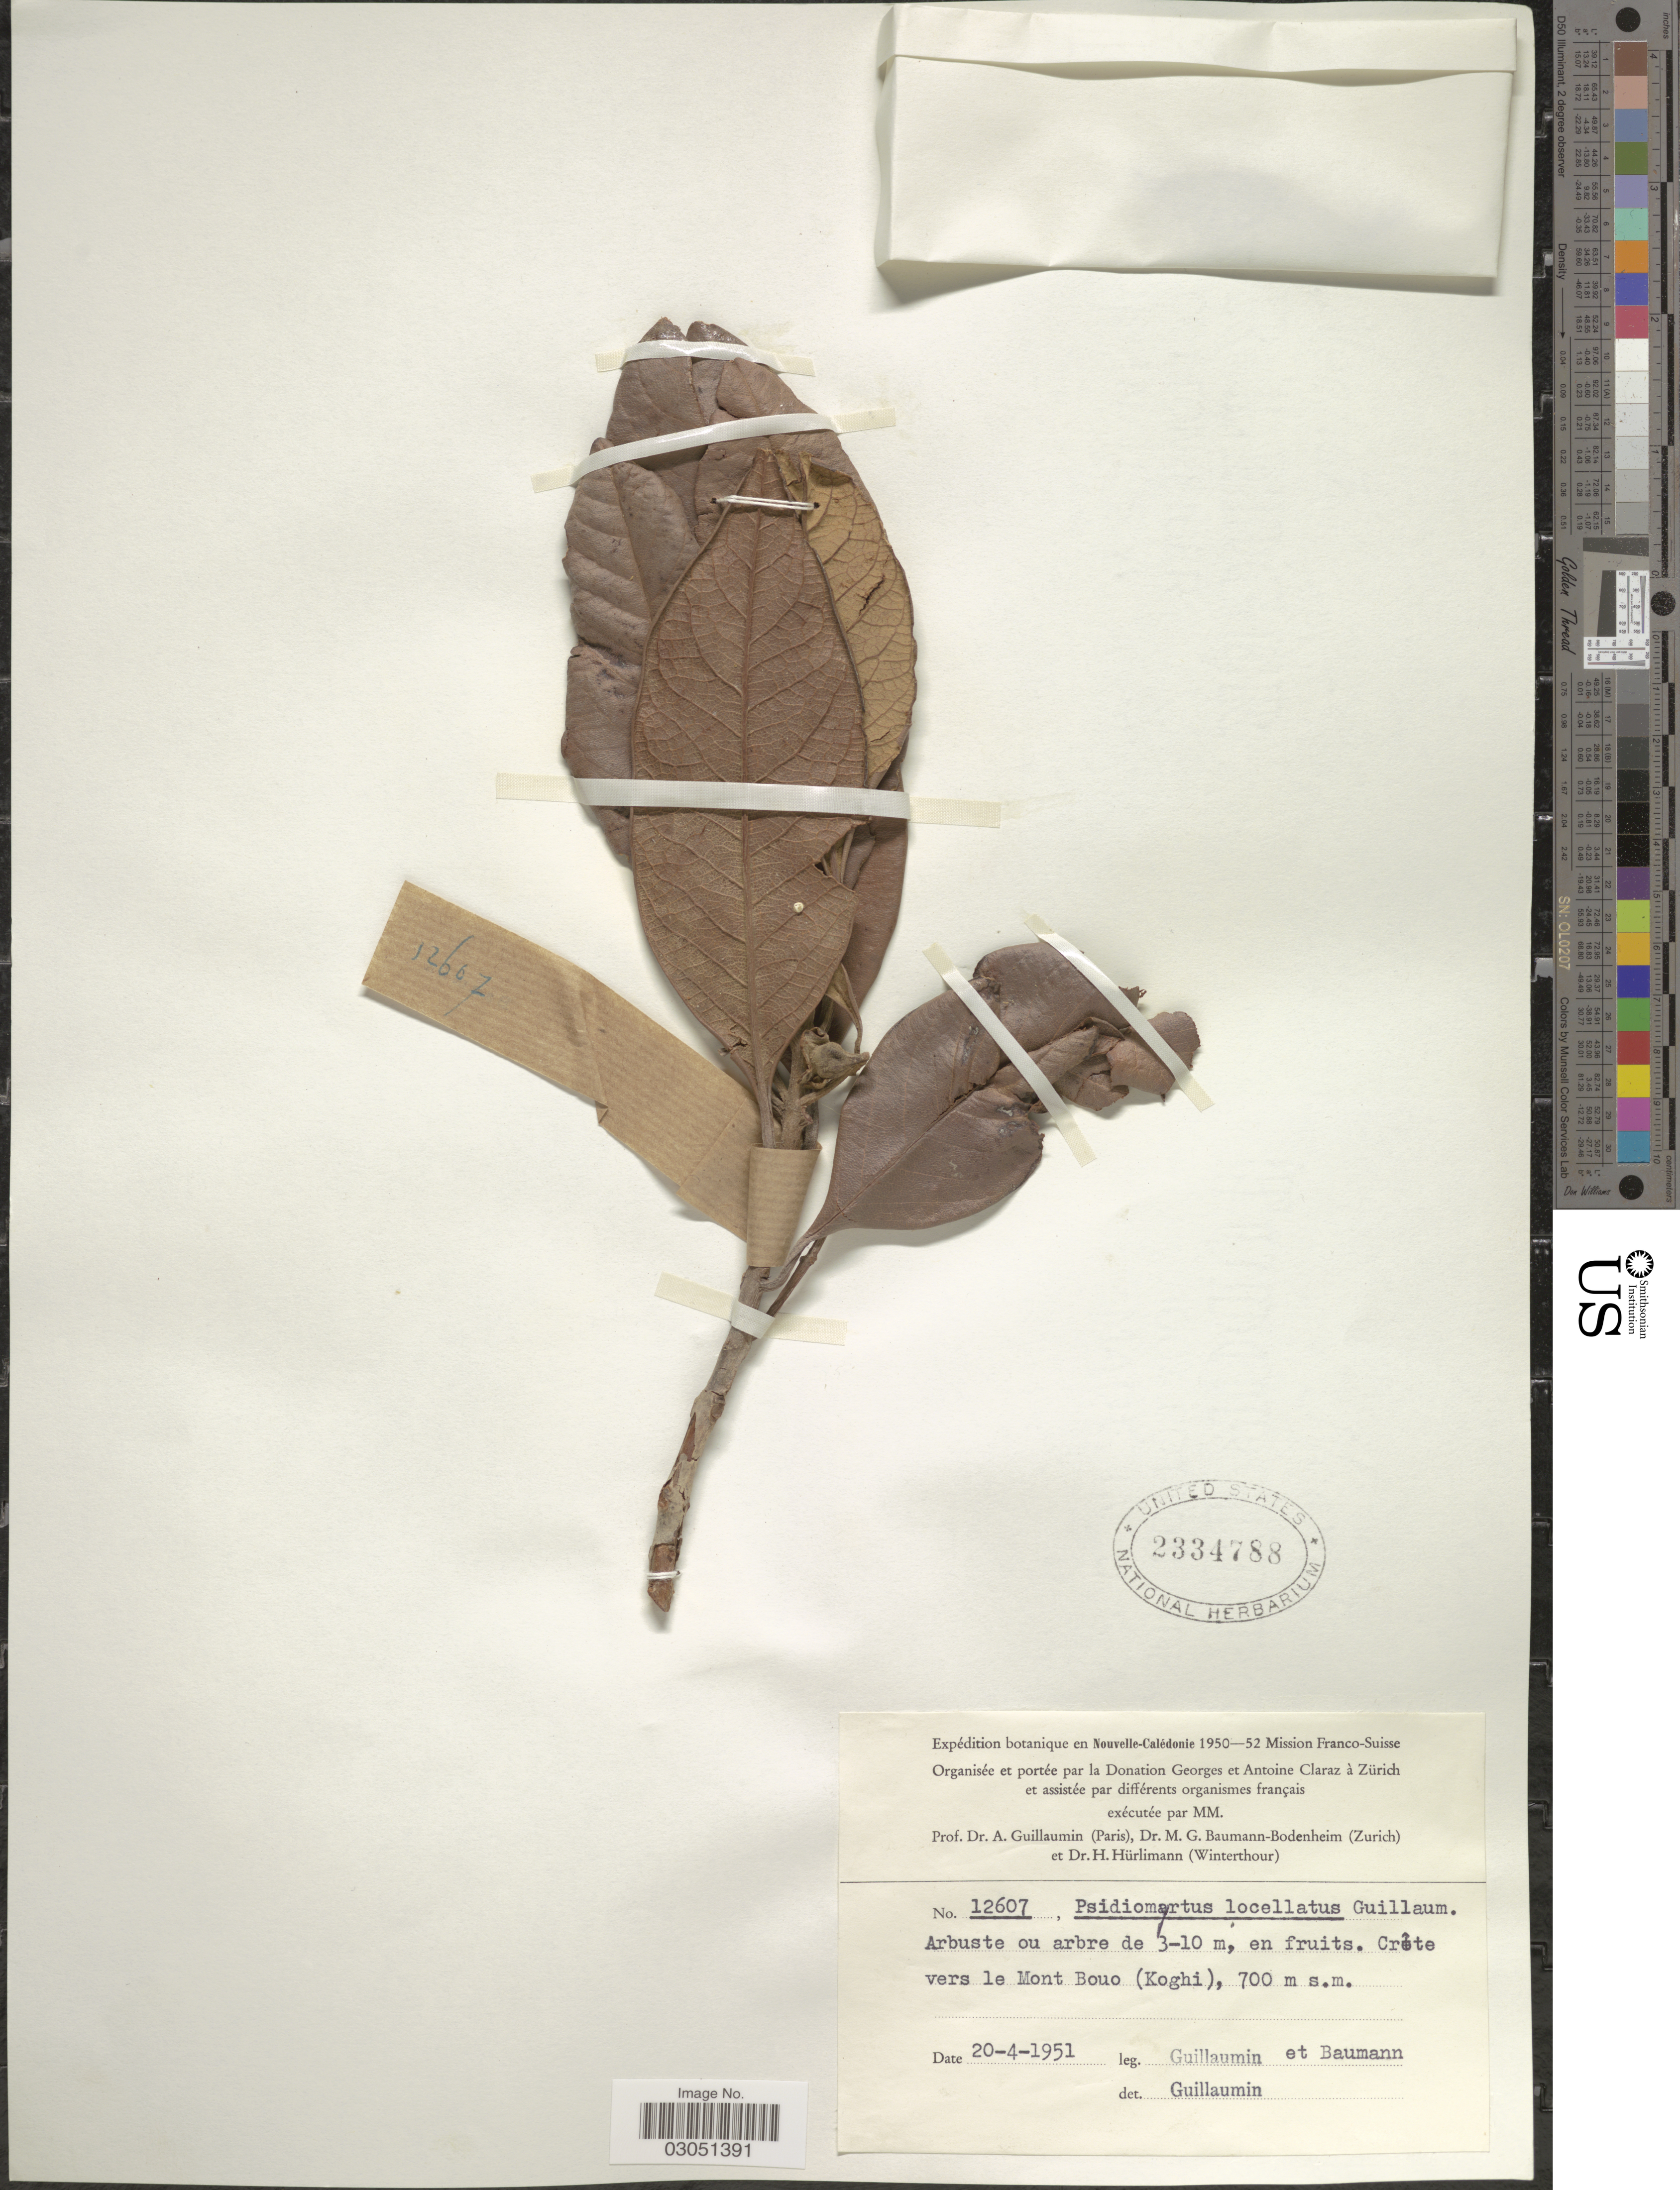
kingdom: Plantae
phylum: Tracheophyta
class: Magnoliopsida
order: Myrtales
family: Myrtaceae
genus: Rhodomyrtus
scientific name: Rhodomyrtus locellata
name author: (Guillaumin) Burret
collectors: A. Guillaumin & M. G. Baumann-Bodenheim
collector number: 12607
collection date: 1951-04-20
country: New Caledonia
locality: Nouvelle-Calédonie, Crête vers le Mont Bouo (Koghi).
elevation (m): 700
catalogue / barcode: US 2334788